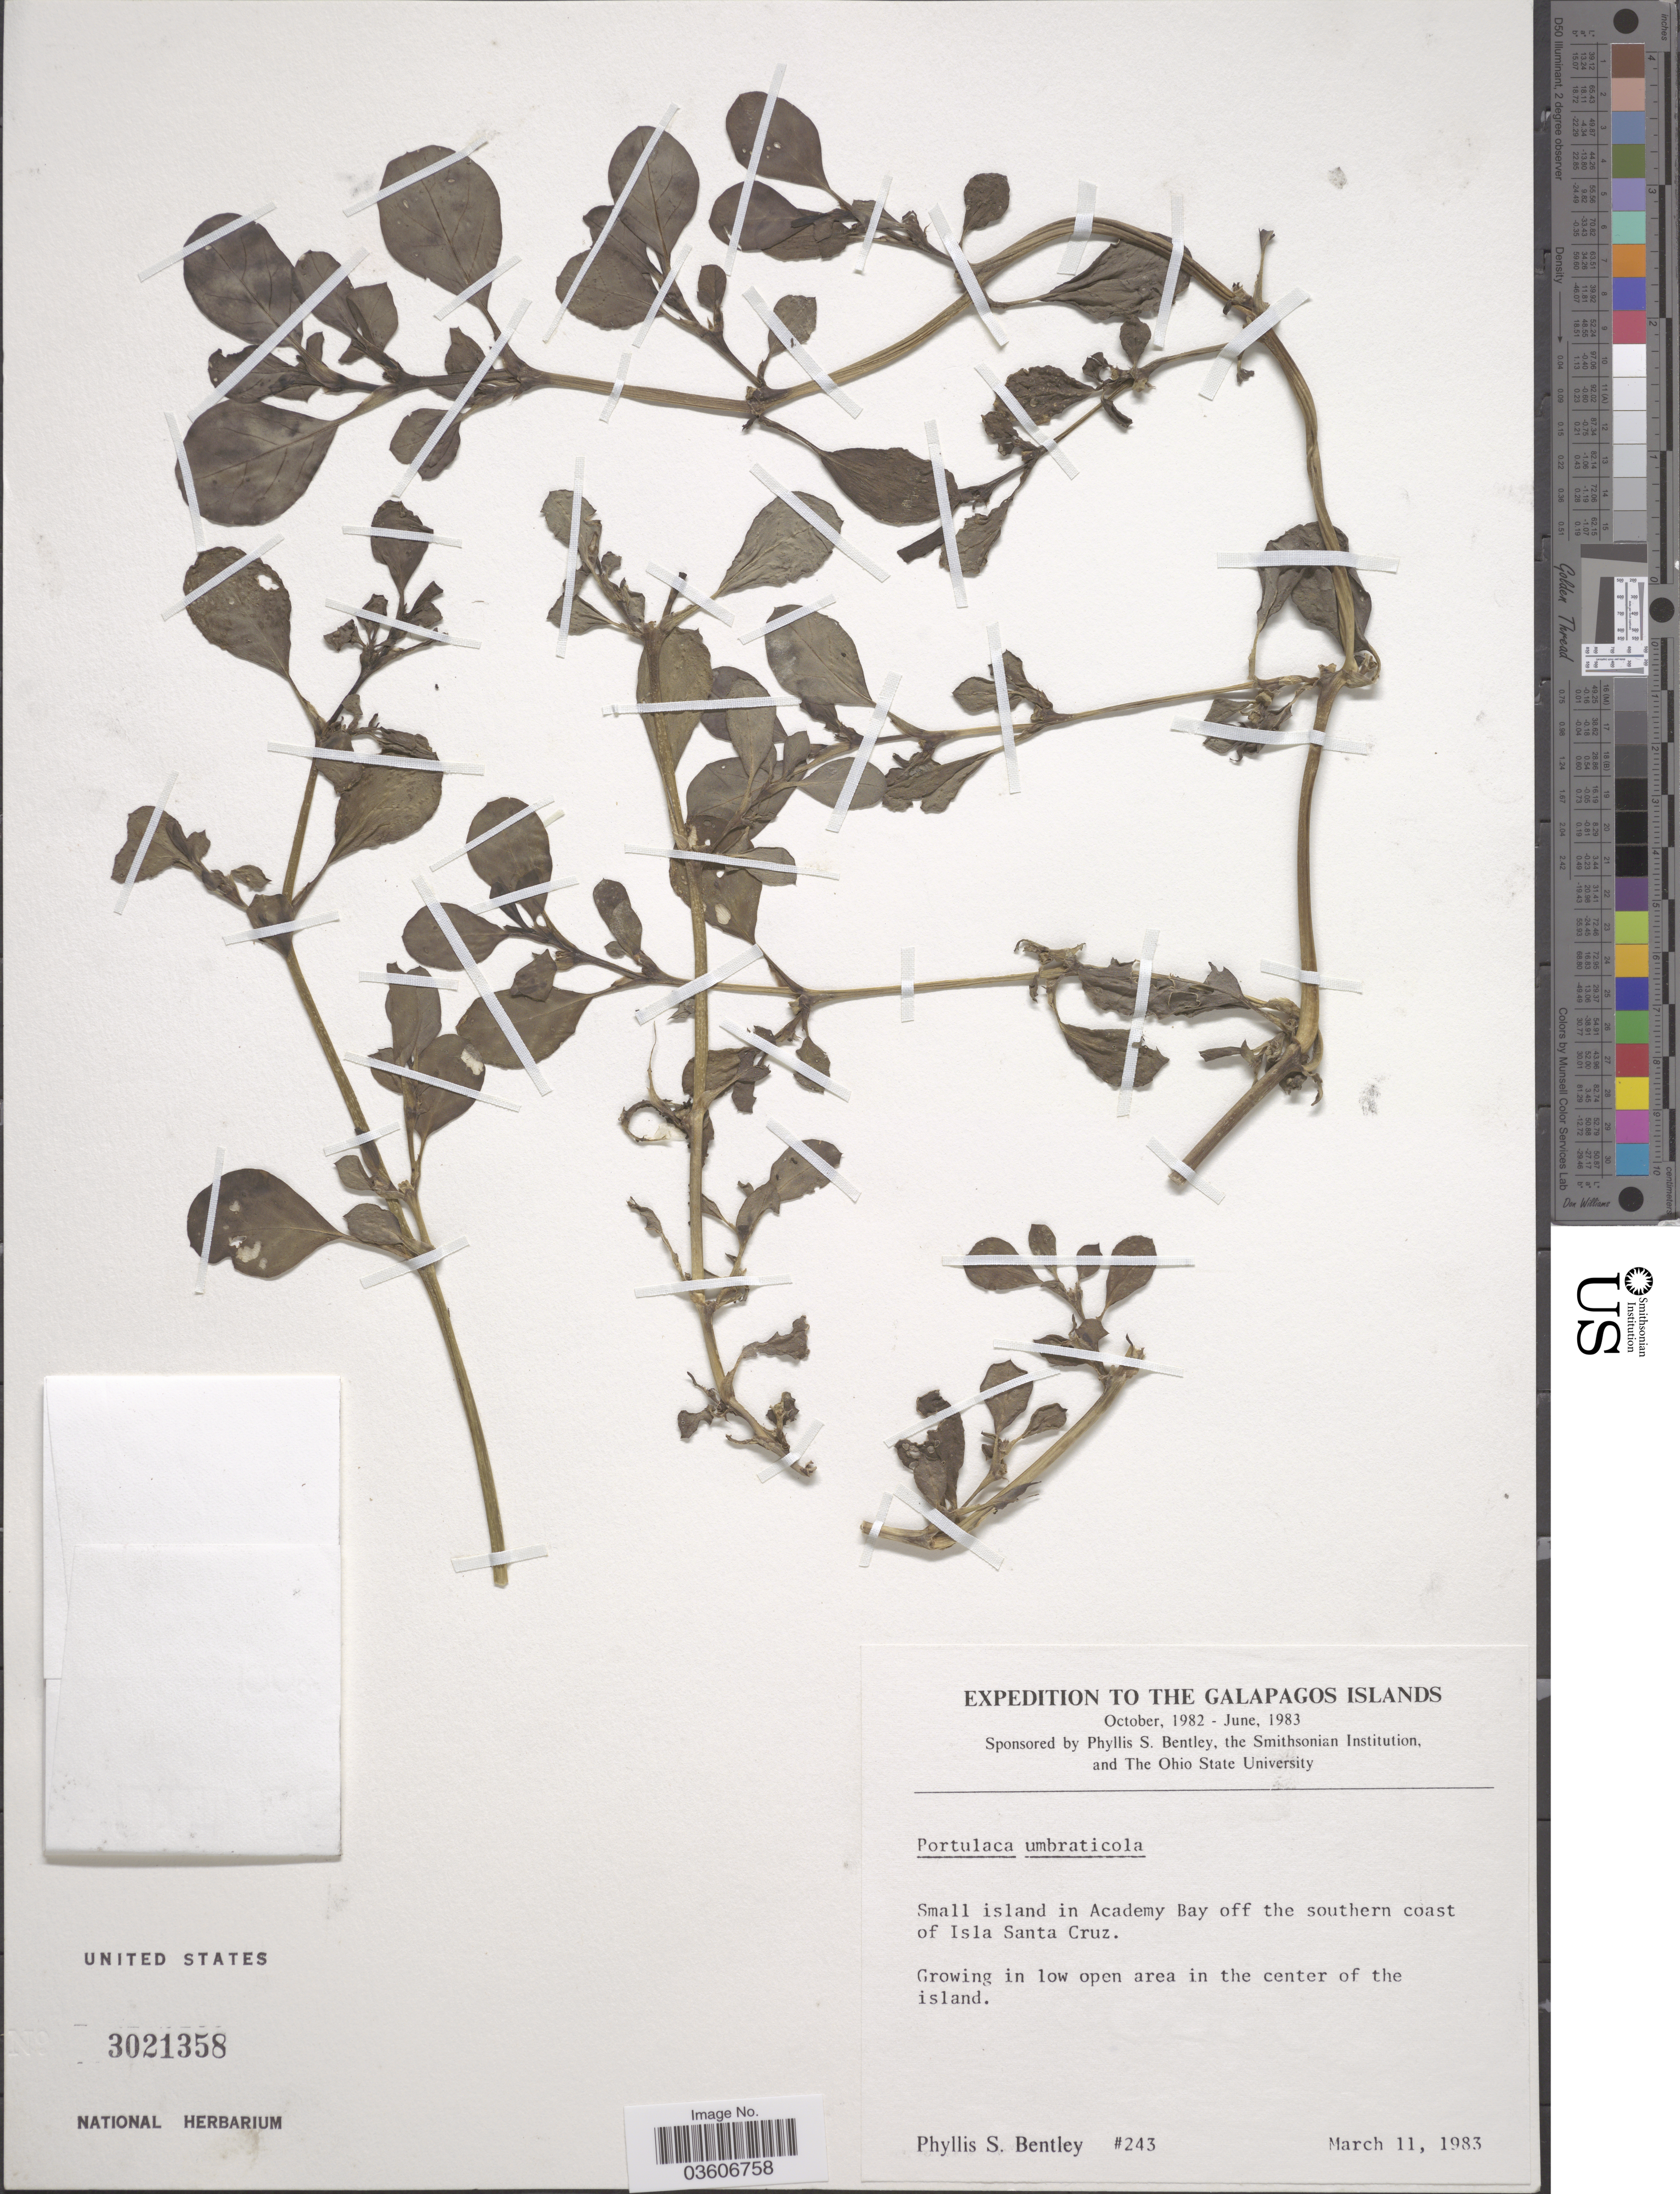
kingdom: Plantae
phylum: Tracheophyta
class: Magnoliopsida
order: Caryophyllales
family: Portulacaceae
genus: Portulaca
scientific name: Portulaca umbraticola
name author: Kunth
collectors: P. S. Bentley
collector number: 243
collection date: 1983-03-11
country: Ecuador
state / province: Colón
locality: The Galapagos Islands. Small island in Academy Bay off the southern coast of Isla Santa Cruz.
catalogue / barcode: US 3021358